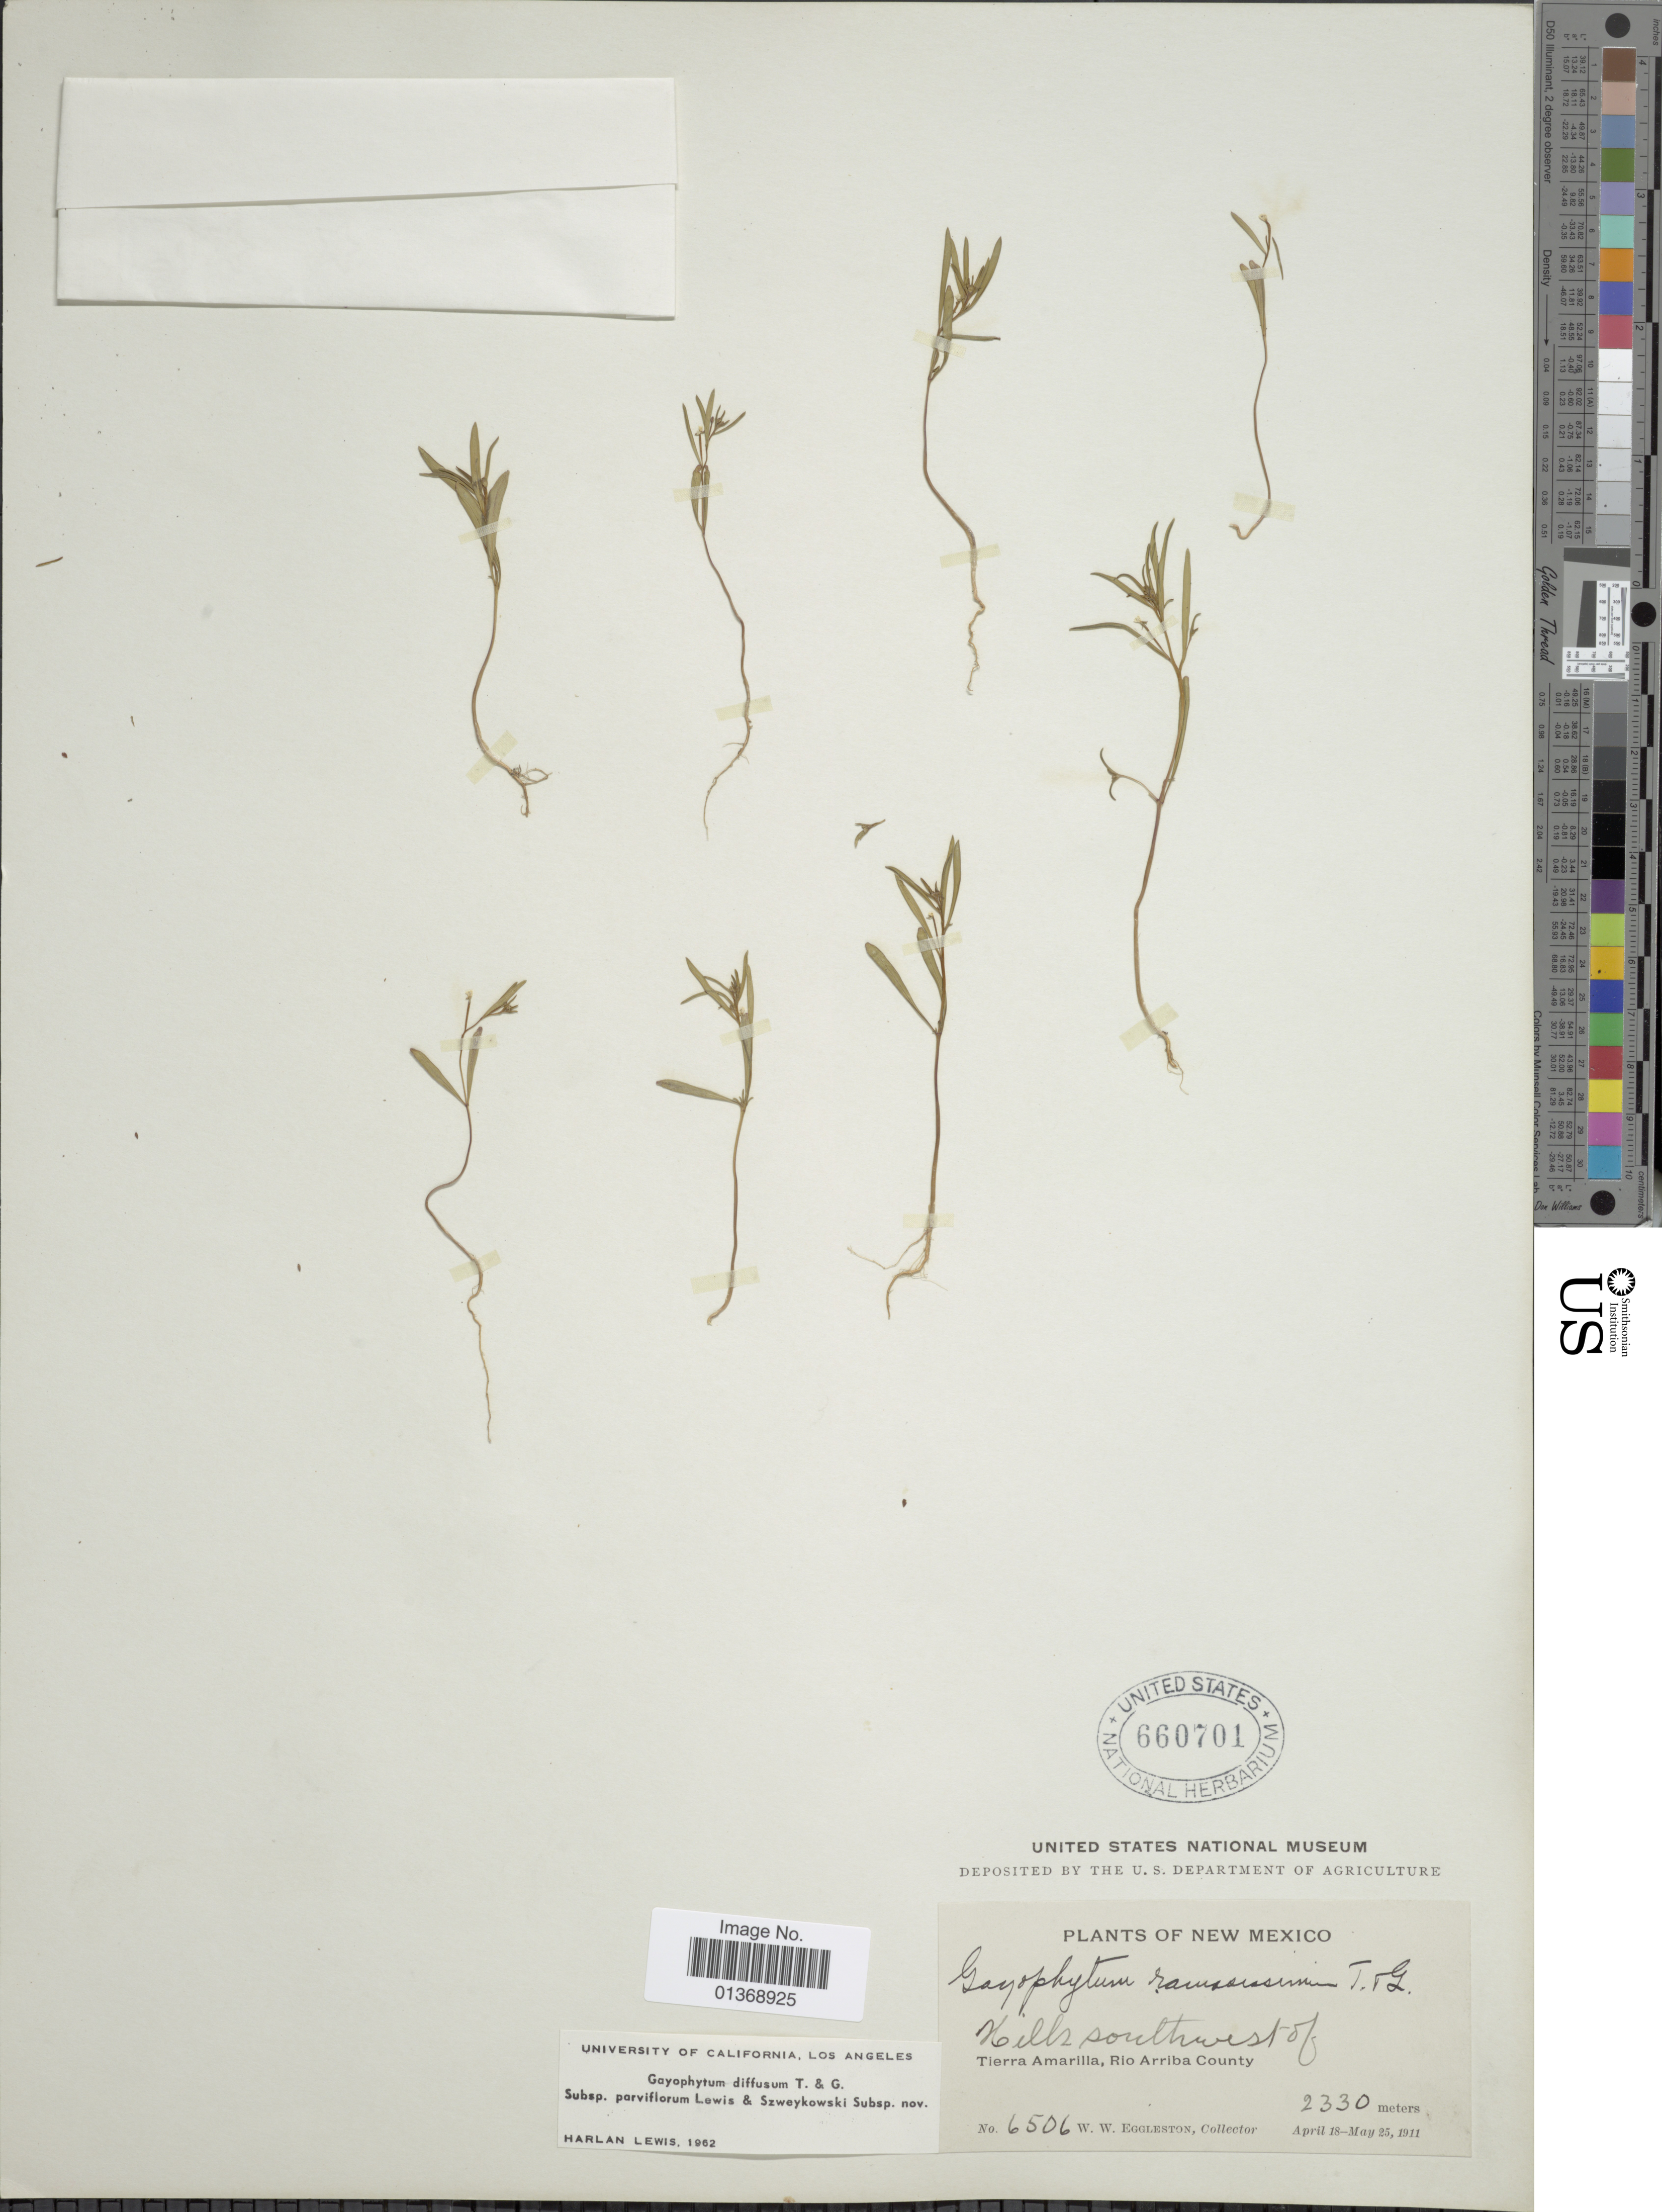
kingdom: Plantae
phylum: Tracheophyta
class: Magnoliopsida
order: Myrtales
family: Onagraceae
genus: Gayophytum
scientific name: Gayophytum diffusum subsp. parviflorum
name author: F. H. Lewis & Szweyk.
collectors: W. W. Eggleston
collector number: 6506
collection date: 1911-04-18/1911-05-25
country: United States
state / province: New Mexico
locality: Hills southwest of Tierra Amarilla, Rio Arriba County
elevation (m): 2330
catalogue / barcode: US 660701